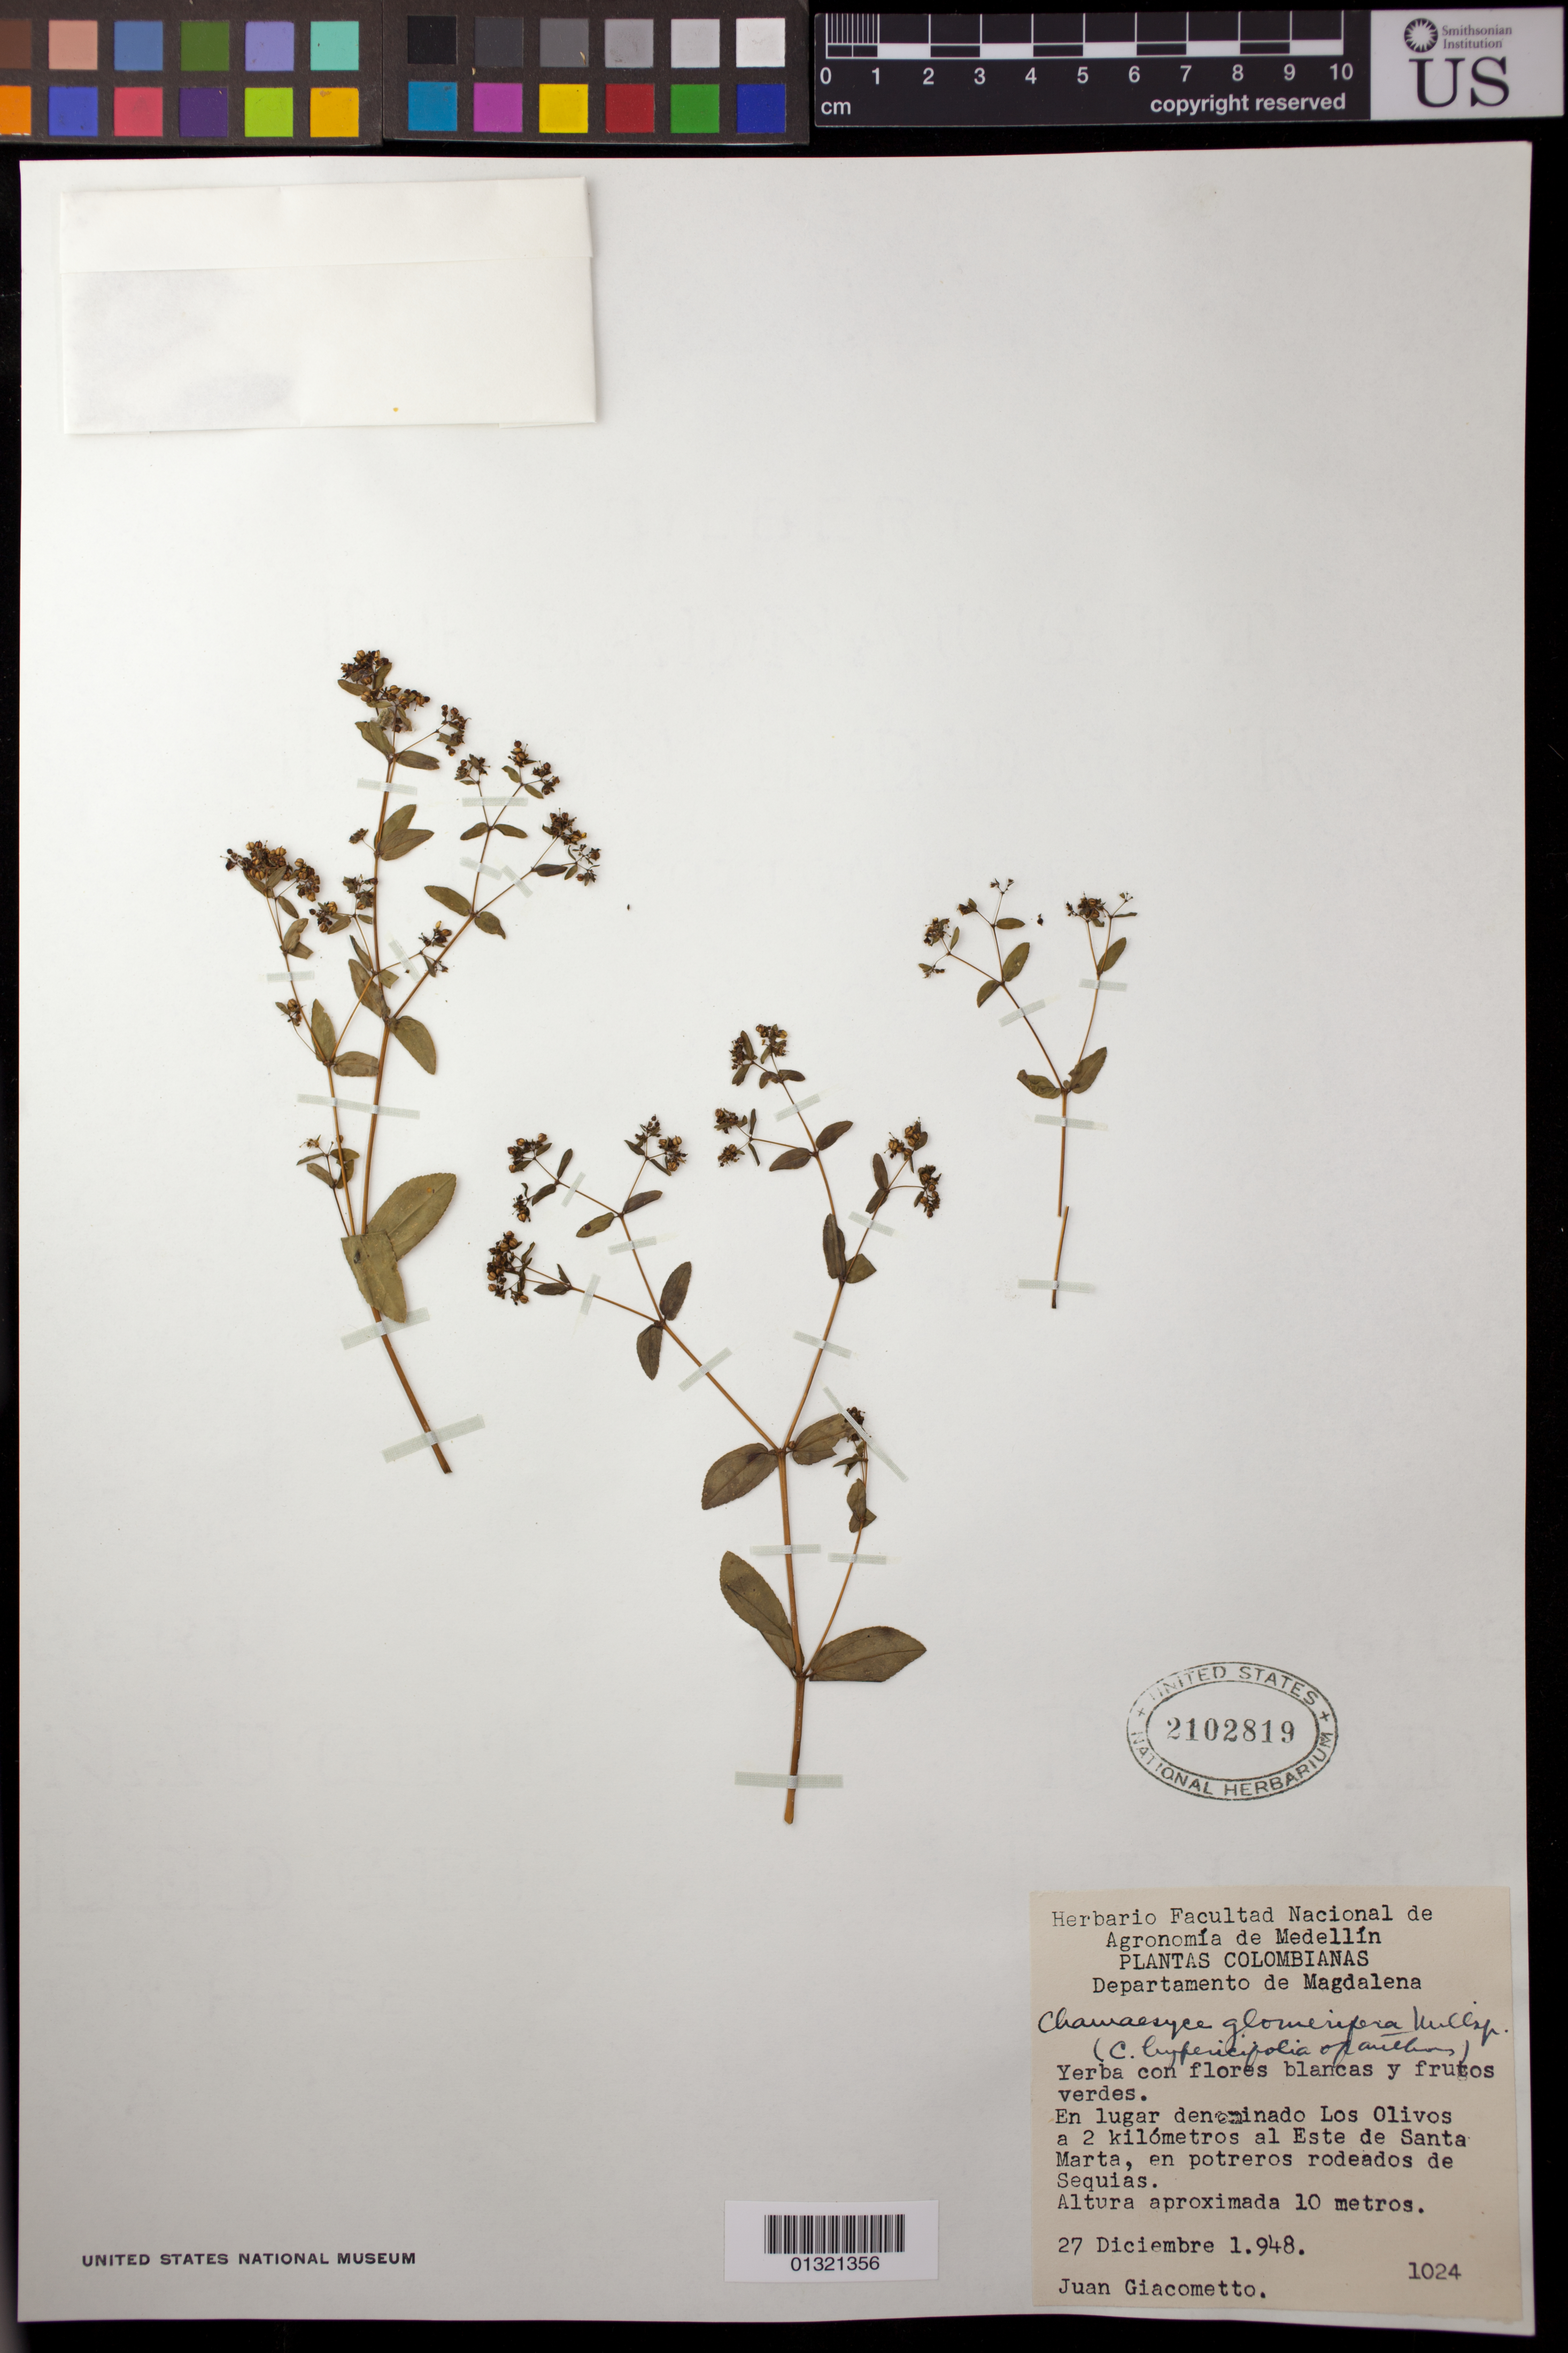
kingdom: Plantae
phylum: Tracheophyta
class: Magnoliopsida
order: Malpighiales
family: Euphorbiaceae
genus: Euphorbia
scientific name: Euphorbia hypericifolia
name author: L.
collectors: J. Giacometto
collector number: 1024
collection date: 1948-12-27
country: Colombia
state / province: Magdalena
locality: En lugar denominado Los Olivos a 2 kilometros a Este de Santa Marta.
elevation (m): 10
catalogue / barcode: US 2102819